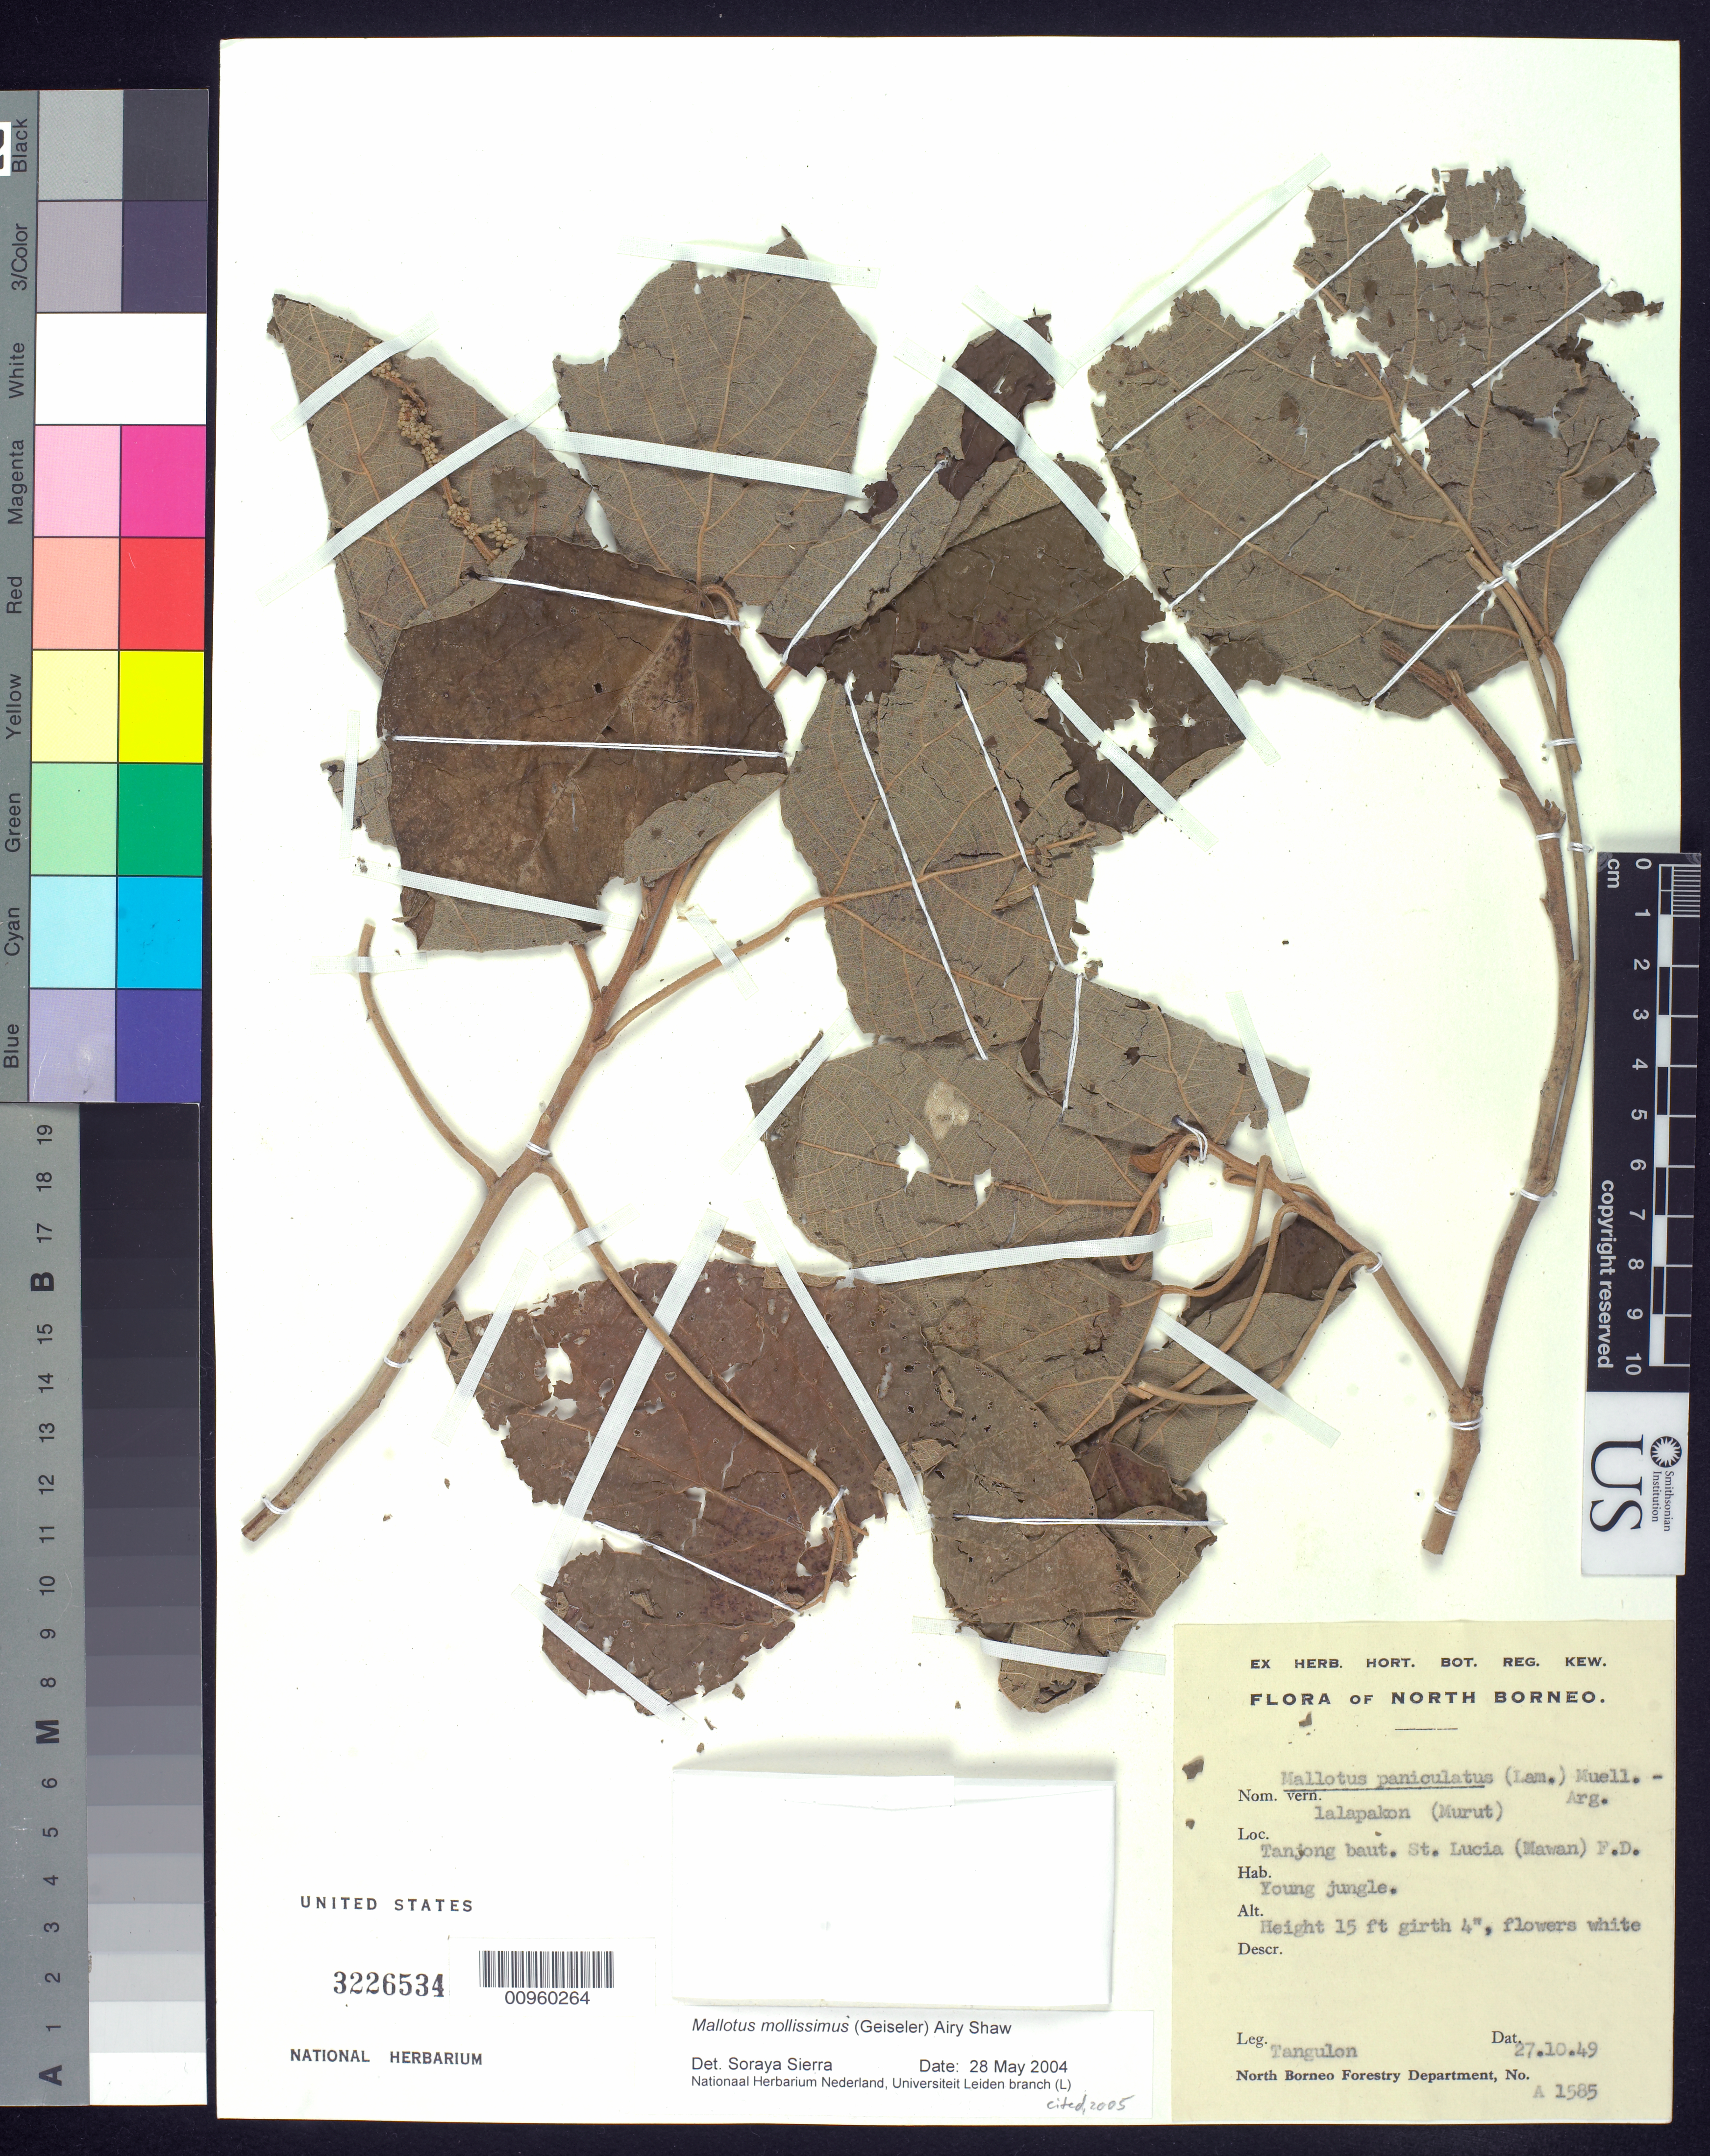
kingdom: Plantae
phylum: Tracheophyta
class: Magnoliopsida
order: Malpighiales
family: Euphorbiaceae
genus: Mallotus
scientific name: Mallotus mollissimus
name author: (Geiseler) Airy Shaw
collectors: Tangulon, --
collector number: A 1585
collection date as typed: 27 Oct 1949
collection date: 1949-10-27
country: Malaysia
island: Borneo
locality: St. Lucia F,D., Mawan, Tanjong baut.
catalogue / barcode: US 3226534